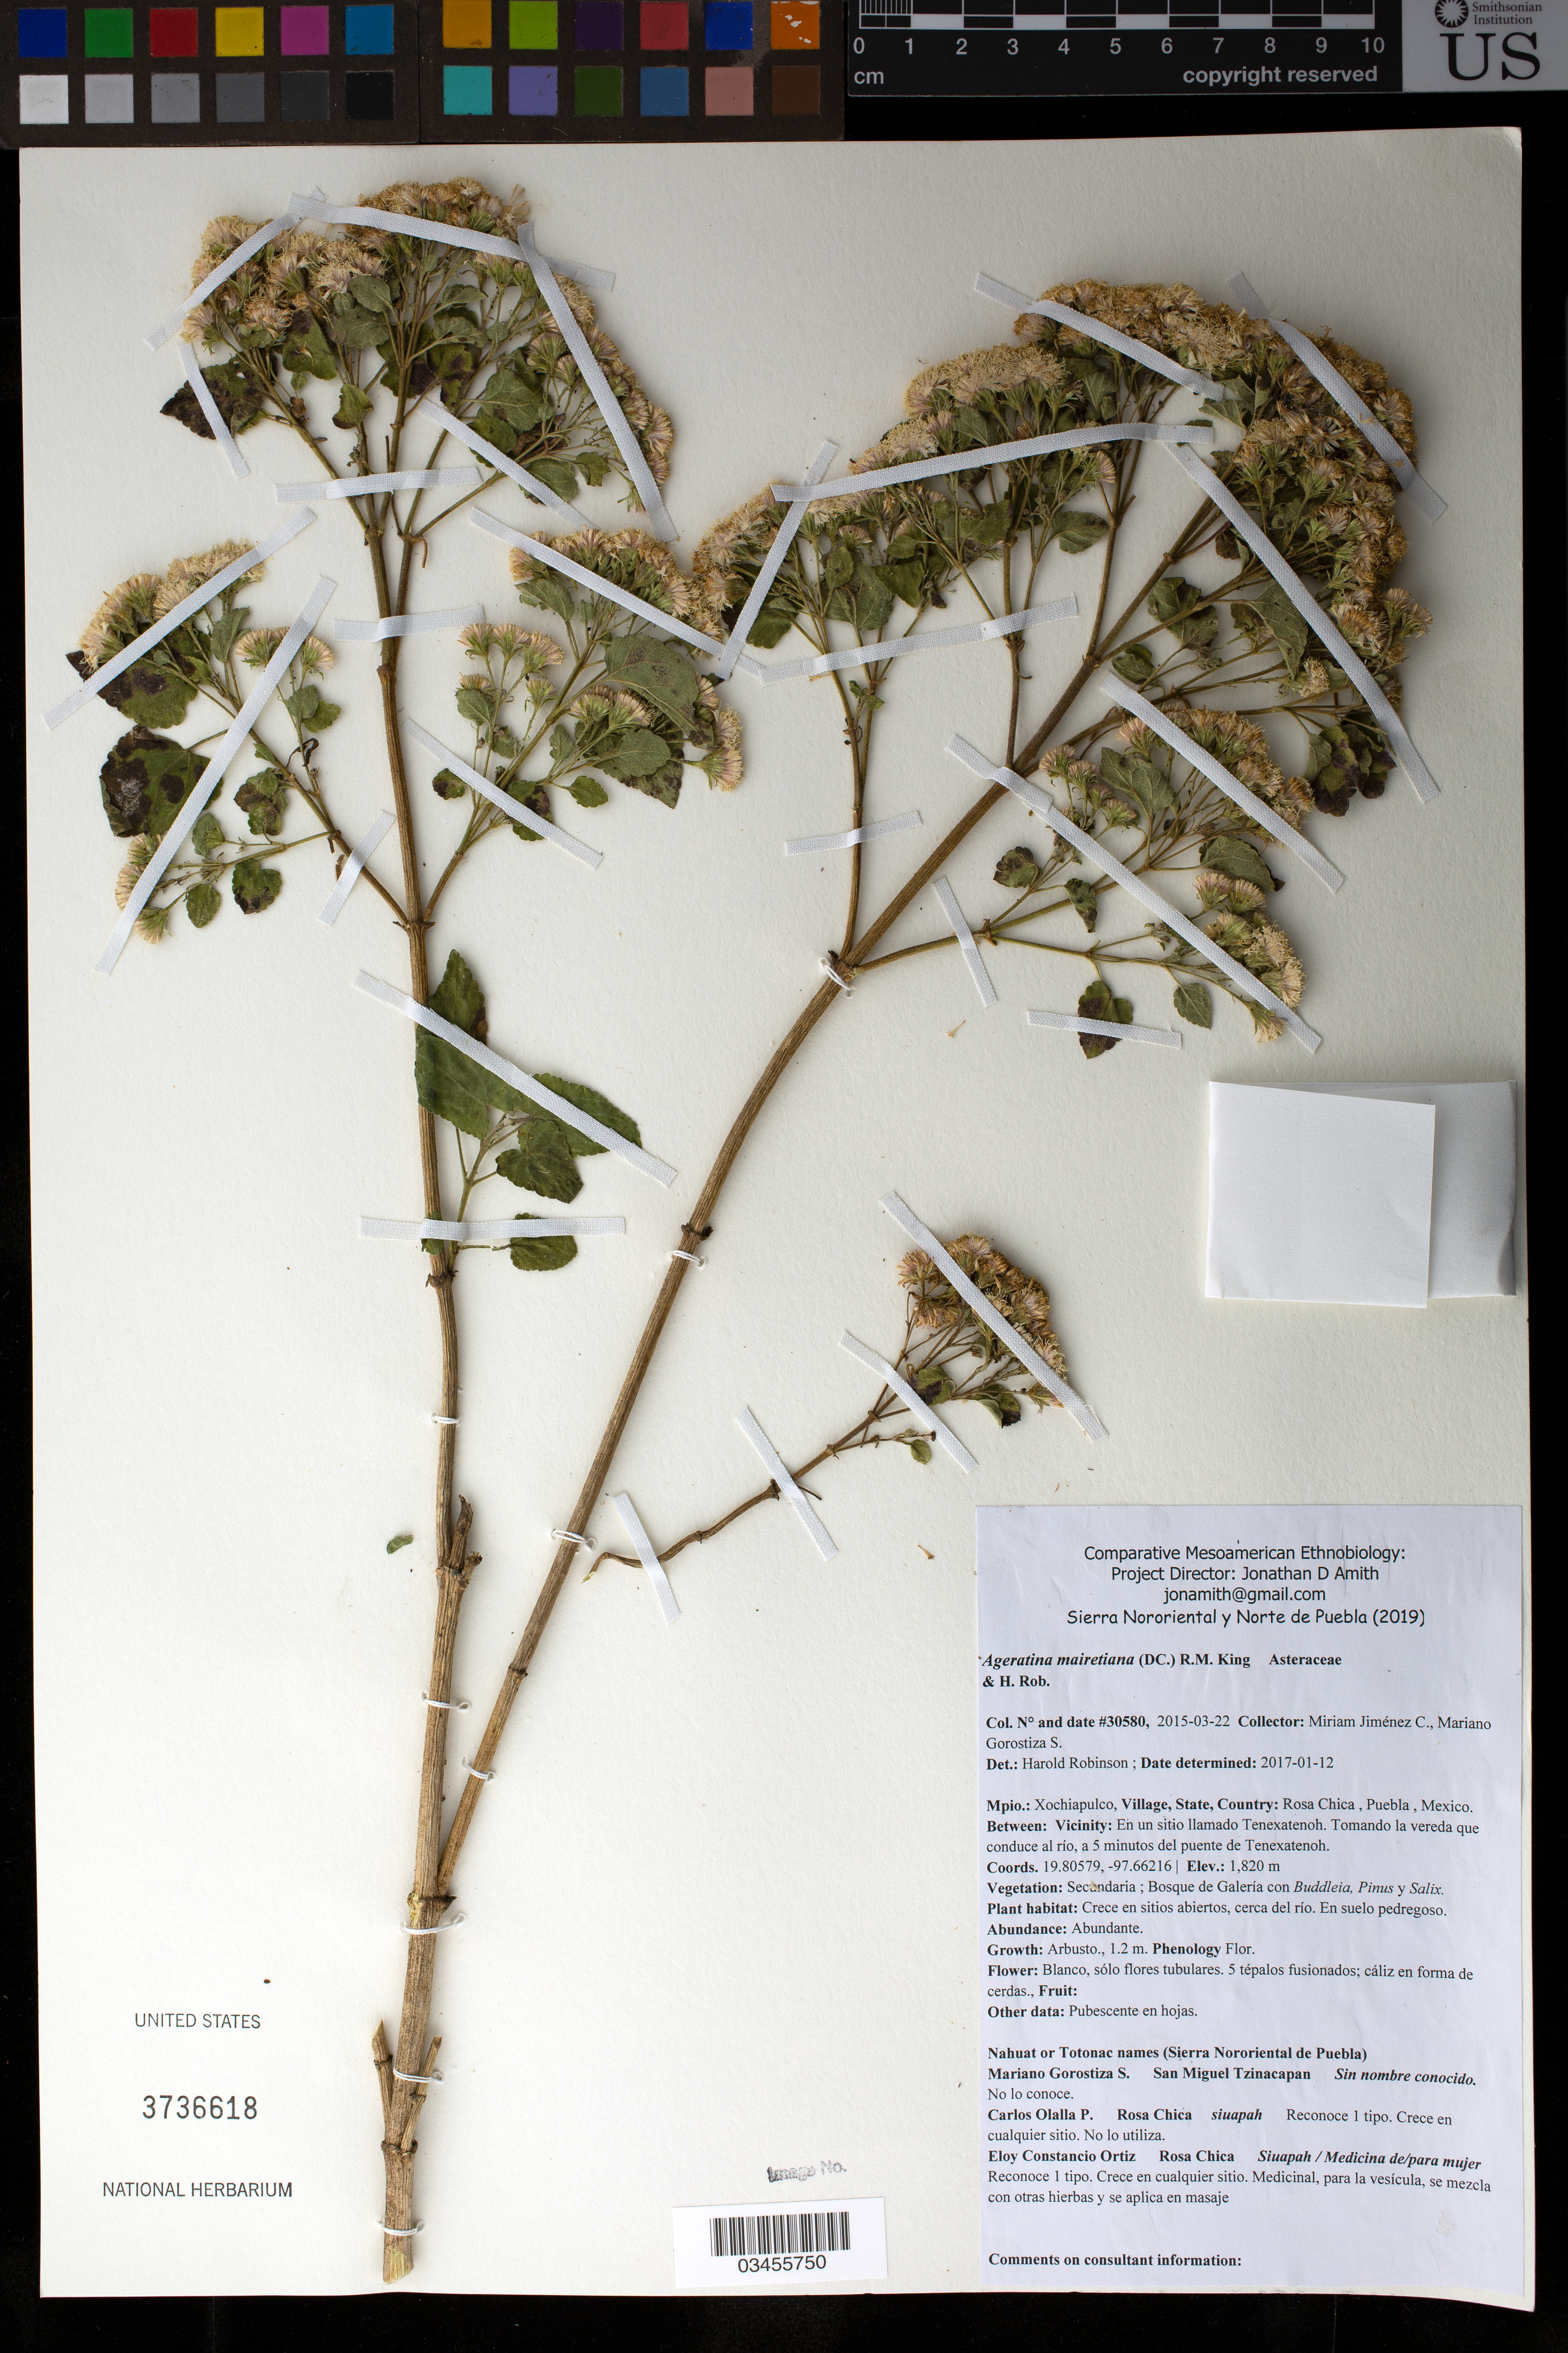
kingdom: Plantae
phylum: Tracheophyta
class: Magnoliopsida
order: Asterales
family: Asteraceae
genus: Ageratina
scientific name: Ageratina mairetiana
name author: (DC.) R.M. King & H. Rob.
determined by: Robinson, Harold E., (US)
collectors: M. Jiménez Chimil & M. Gorostiza S.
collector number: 30580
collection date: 2015-03-22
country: México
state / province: Puebla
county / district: Xochiapulco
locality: PUEBLO: Rosa Chica; LOCALIDAD EXACTA: En un sitio llamado Tenexatenoh. Tomando la vereda que conduce al río, a 5 minutos del puente de Tenexatenoh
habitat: Bosque de galería con Buddleia, Pinus y Salix | Crece en sitios abiertos, cerca del río. En suelo pedregoso.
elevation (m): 1820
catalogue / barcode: US 3736618